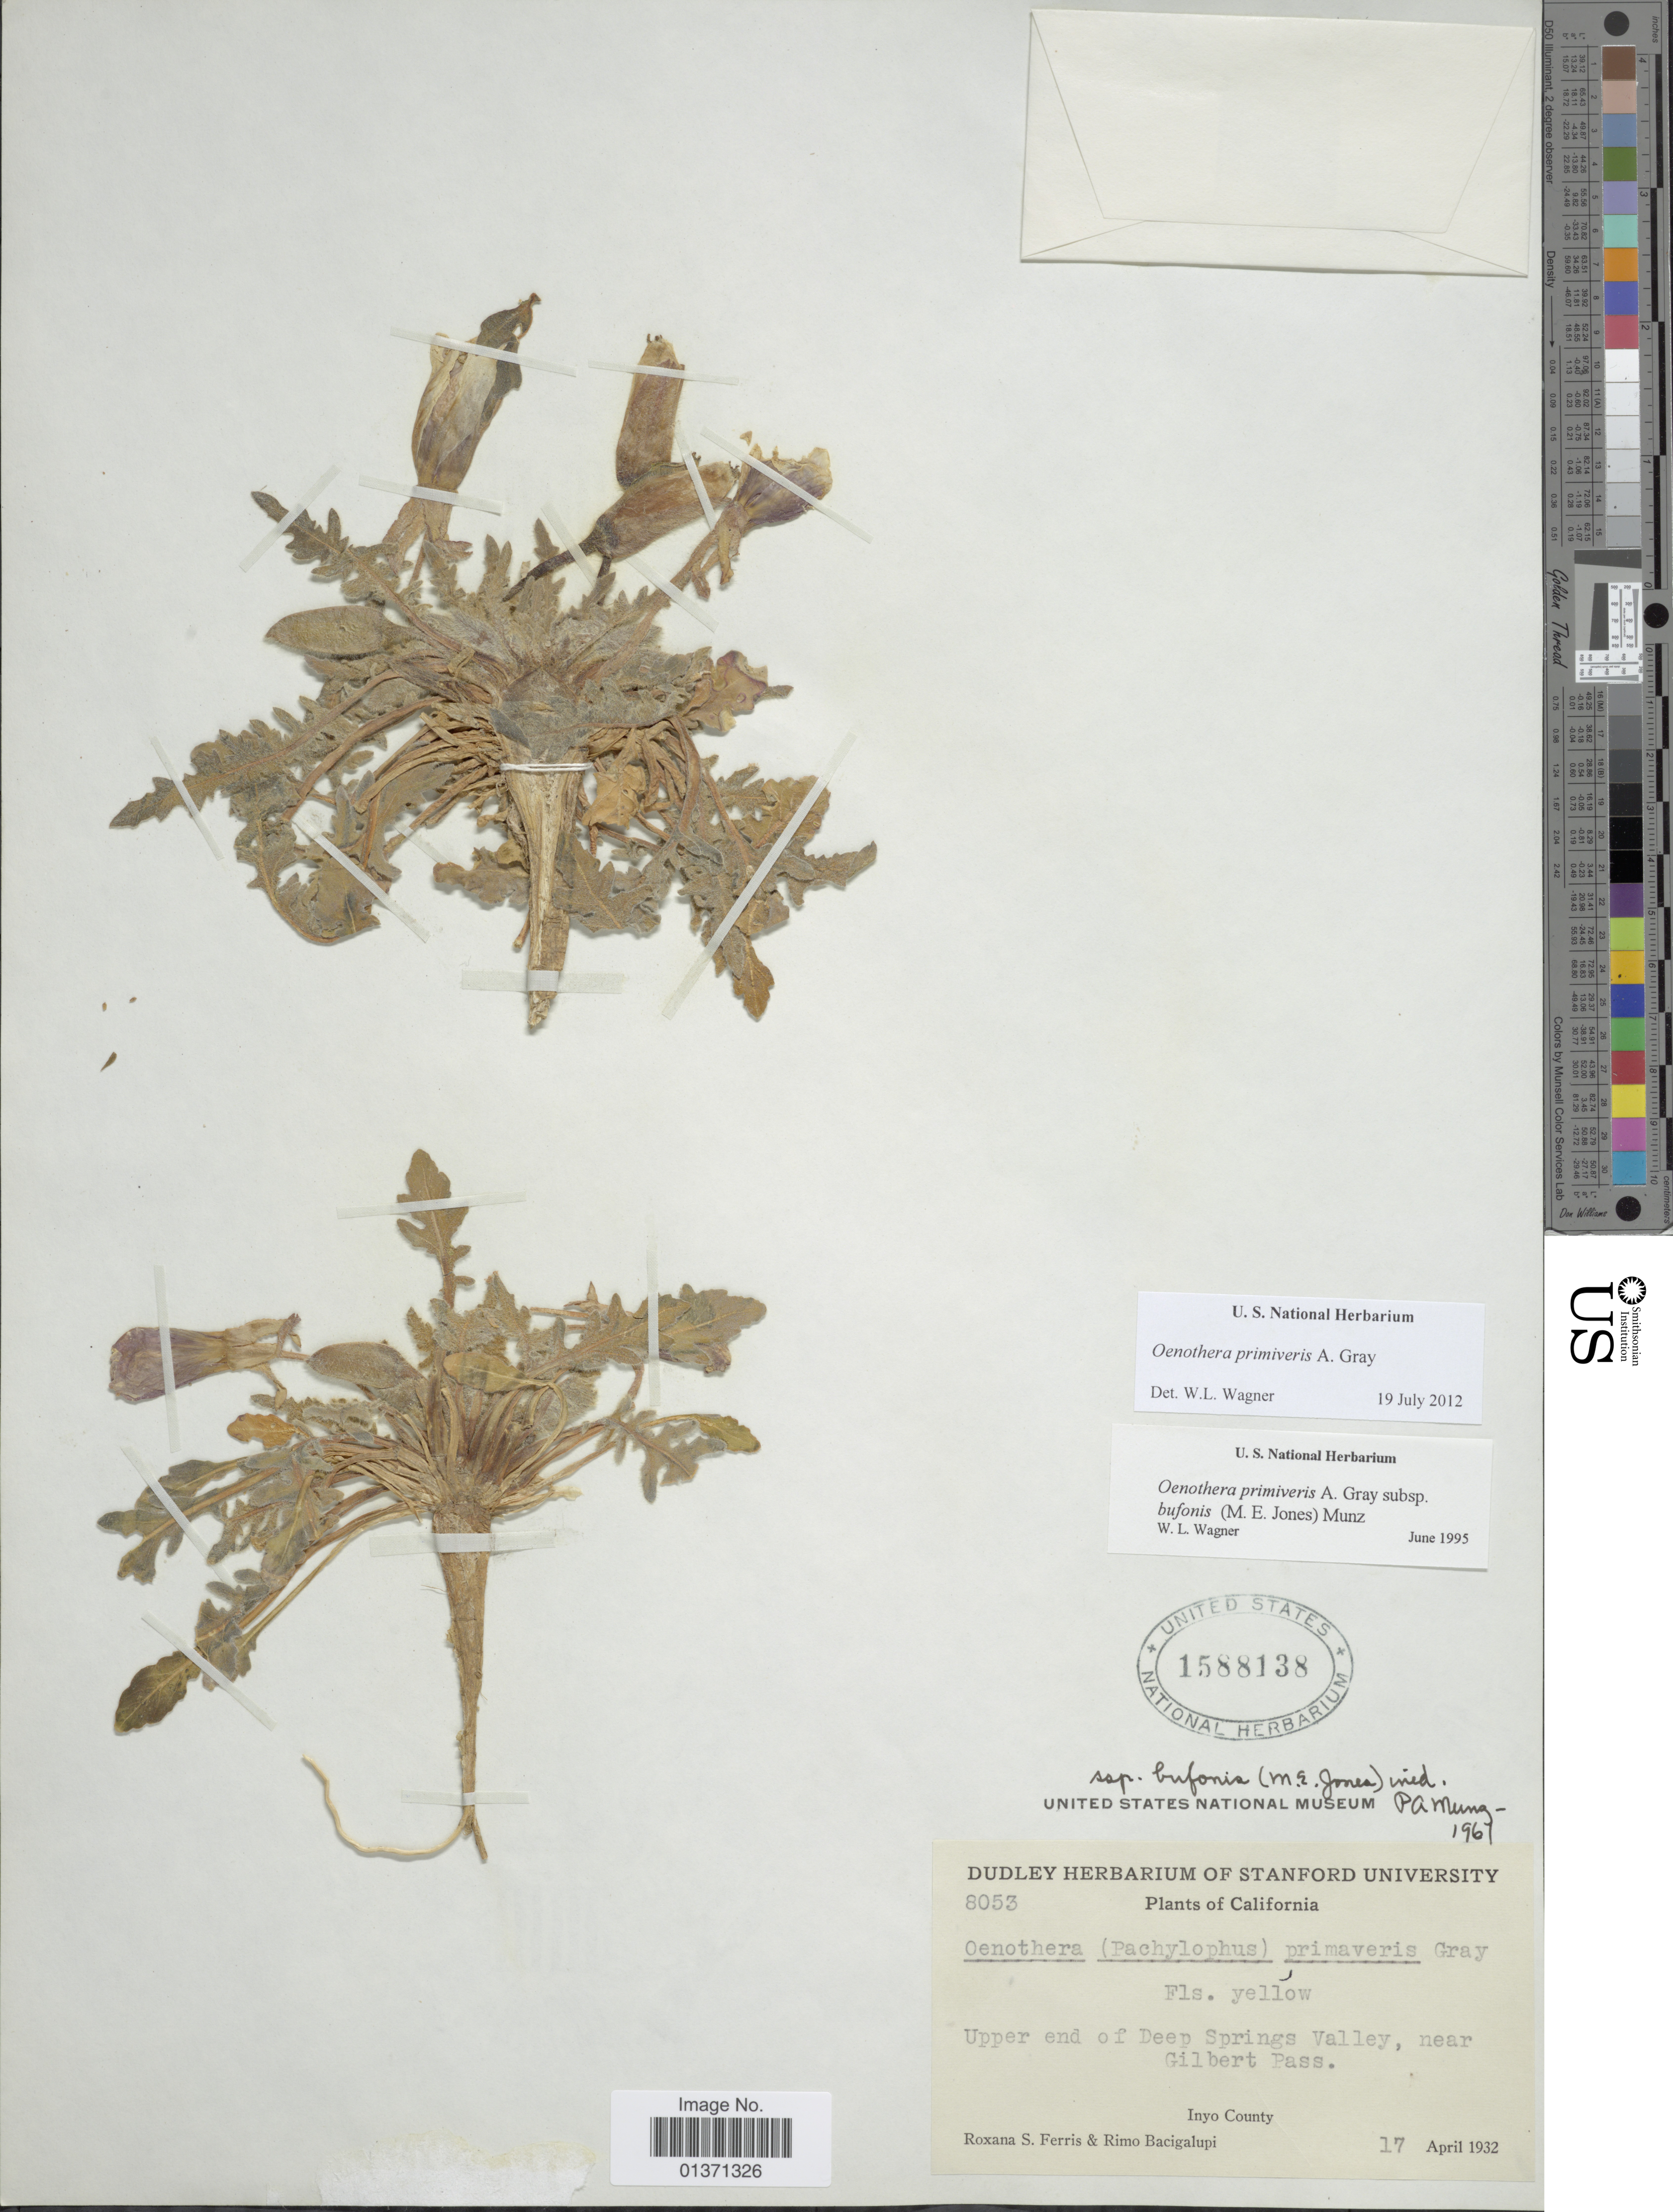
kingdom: Plantae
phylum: Tracheophyta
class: Magnoliopsida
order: Myrtales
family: Onagraceae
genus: Oenothera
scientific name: Oenothera primiveris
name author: A. Gray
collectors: R. S. Ferris & R. Bacigalupi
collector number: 8053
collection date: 1932-04-17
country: United States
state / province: California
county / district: Inyo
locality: Upper end of Deep Springs Valley, near Gilbert Pass, Inyo County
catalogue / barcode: US 1588138